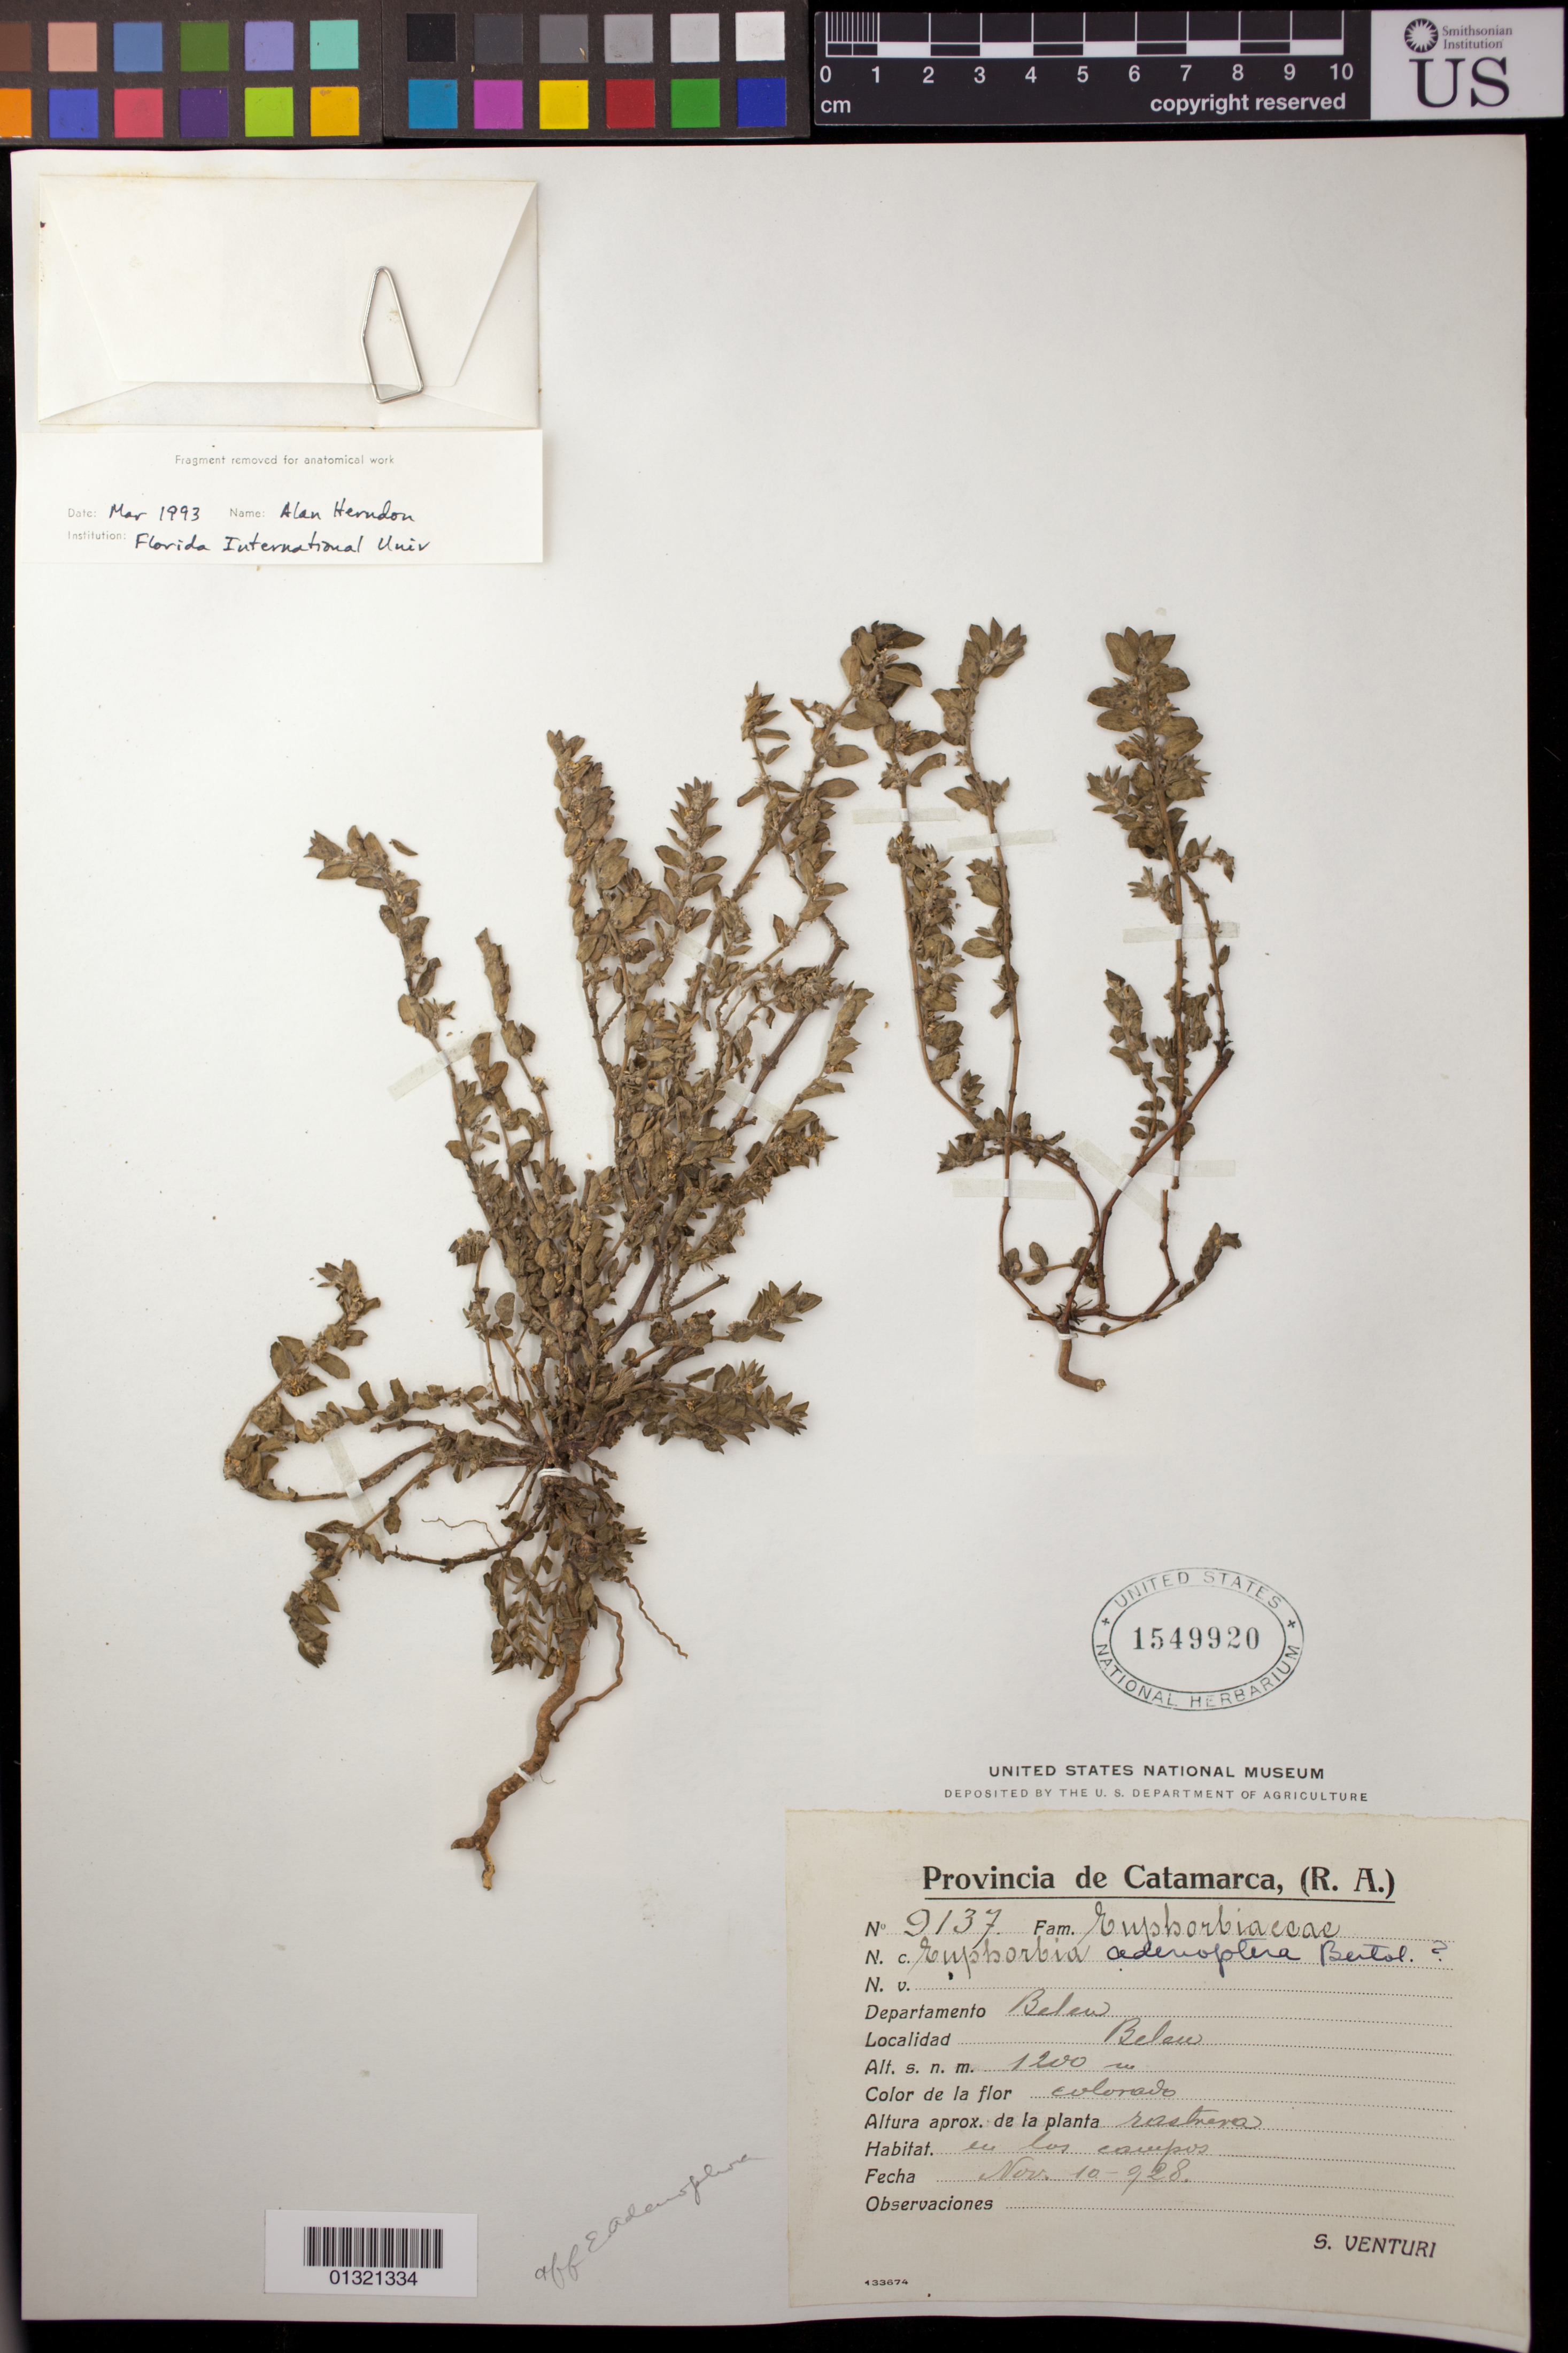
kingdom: Plantae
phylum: Tracheophyta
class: Magnoliopsida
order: Malpighiales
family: Euphorbiaceae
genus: Euphorbia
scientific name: Euphorbia dioeca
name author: Kunth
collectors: S. Venturi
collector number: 9137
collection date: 1928-11-10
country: Argentina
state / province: Catamarca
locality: Departamento Belen, , Belen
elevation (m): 1200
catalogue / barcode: US 1549920